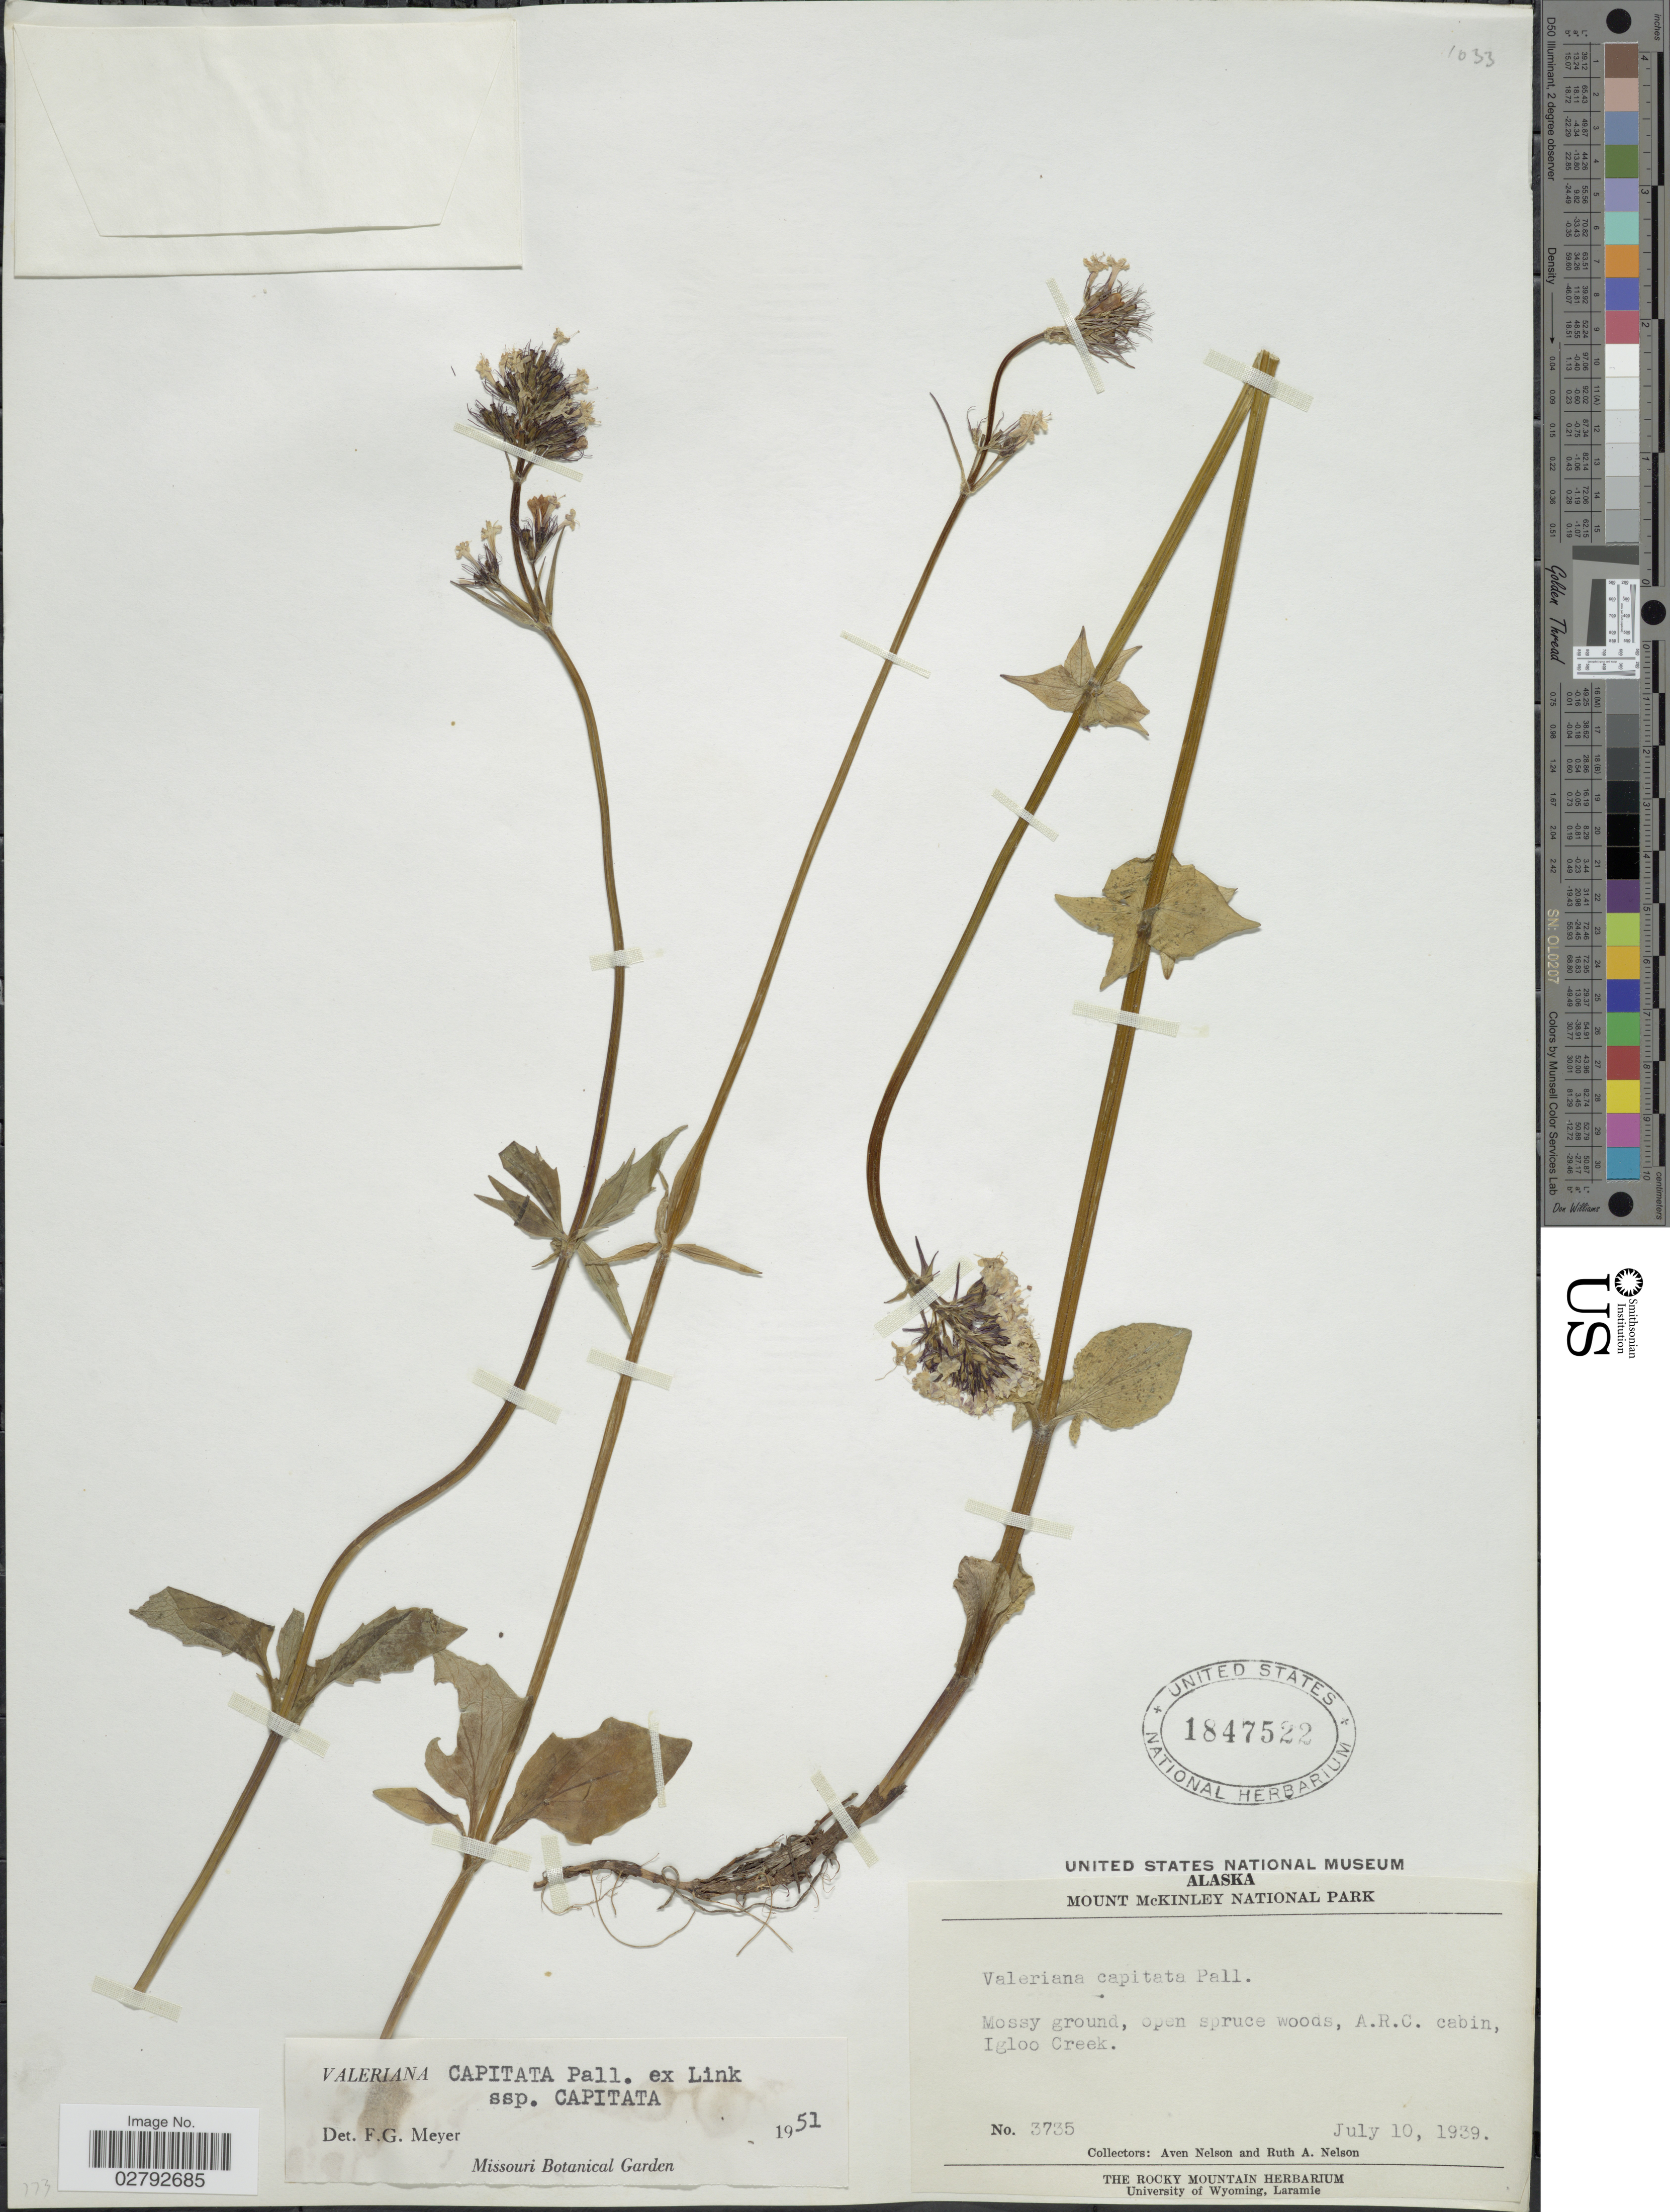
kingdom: Plantae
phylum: Tracheophyta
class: Magnoliopsida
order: Dipsacales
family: Caprifoliaceae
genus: Valeriana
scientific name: Valeriana capitata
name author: Link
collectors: A. Nelson & R. A. Nelson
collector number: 3735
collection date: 1939-07-10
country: United States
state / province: Alaska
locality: Mount McKinley National Park. Mossy ground, open spruce woods, A.R.C. cabin, Igloo Creek.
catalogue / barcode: US 1847522